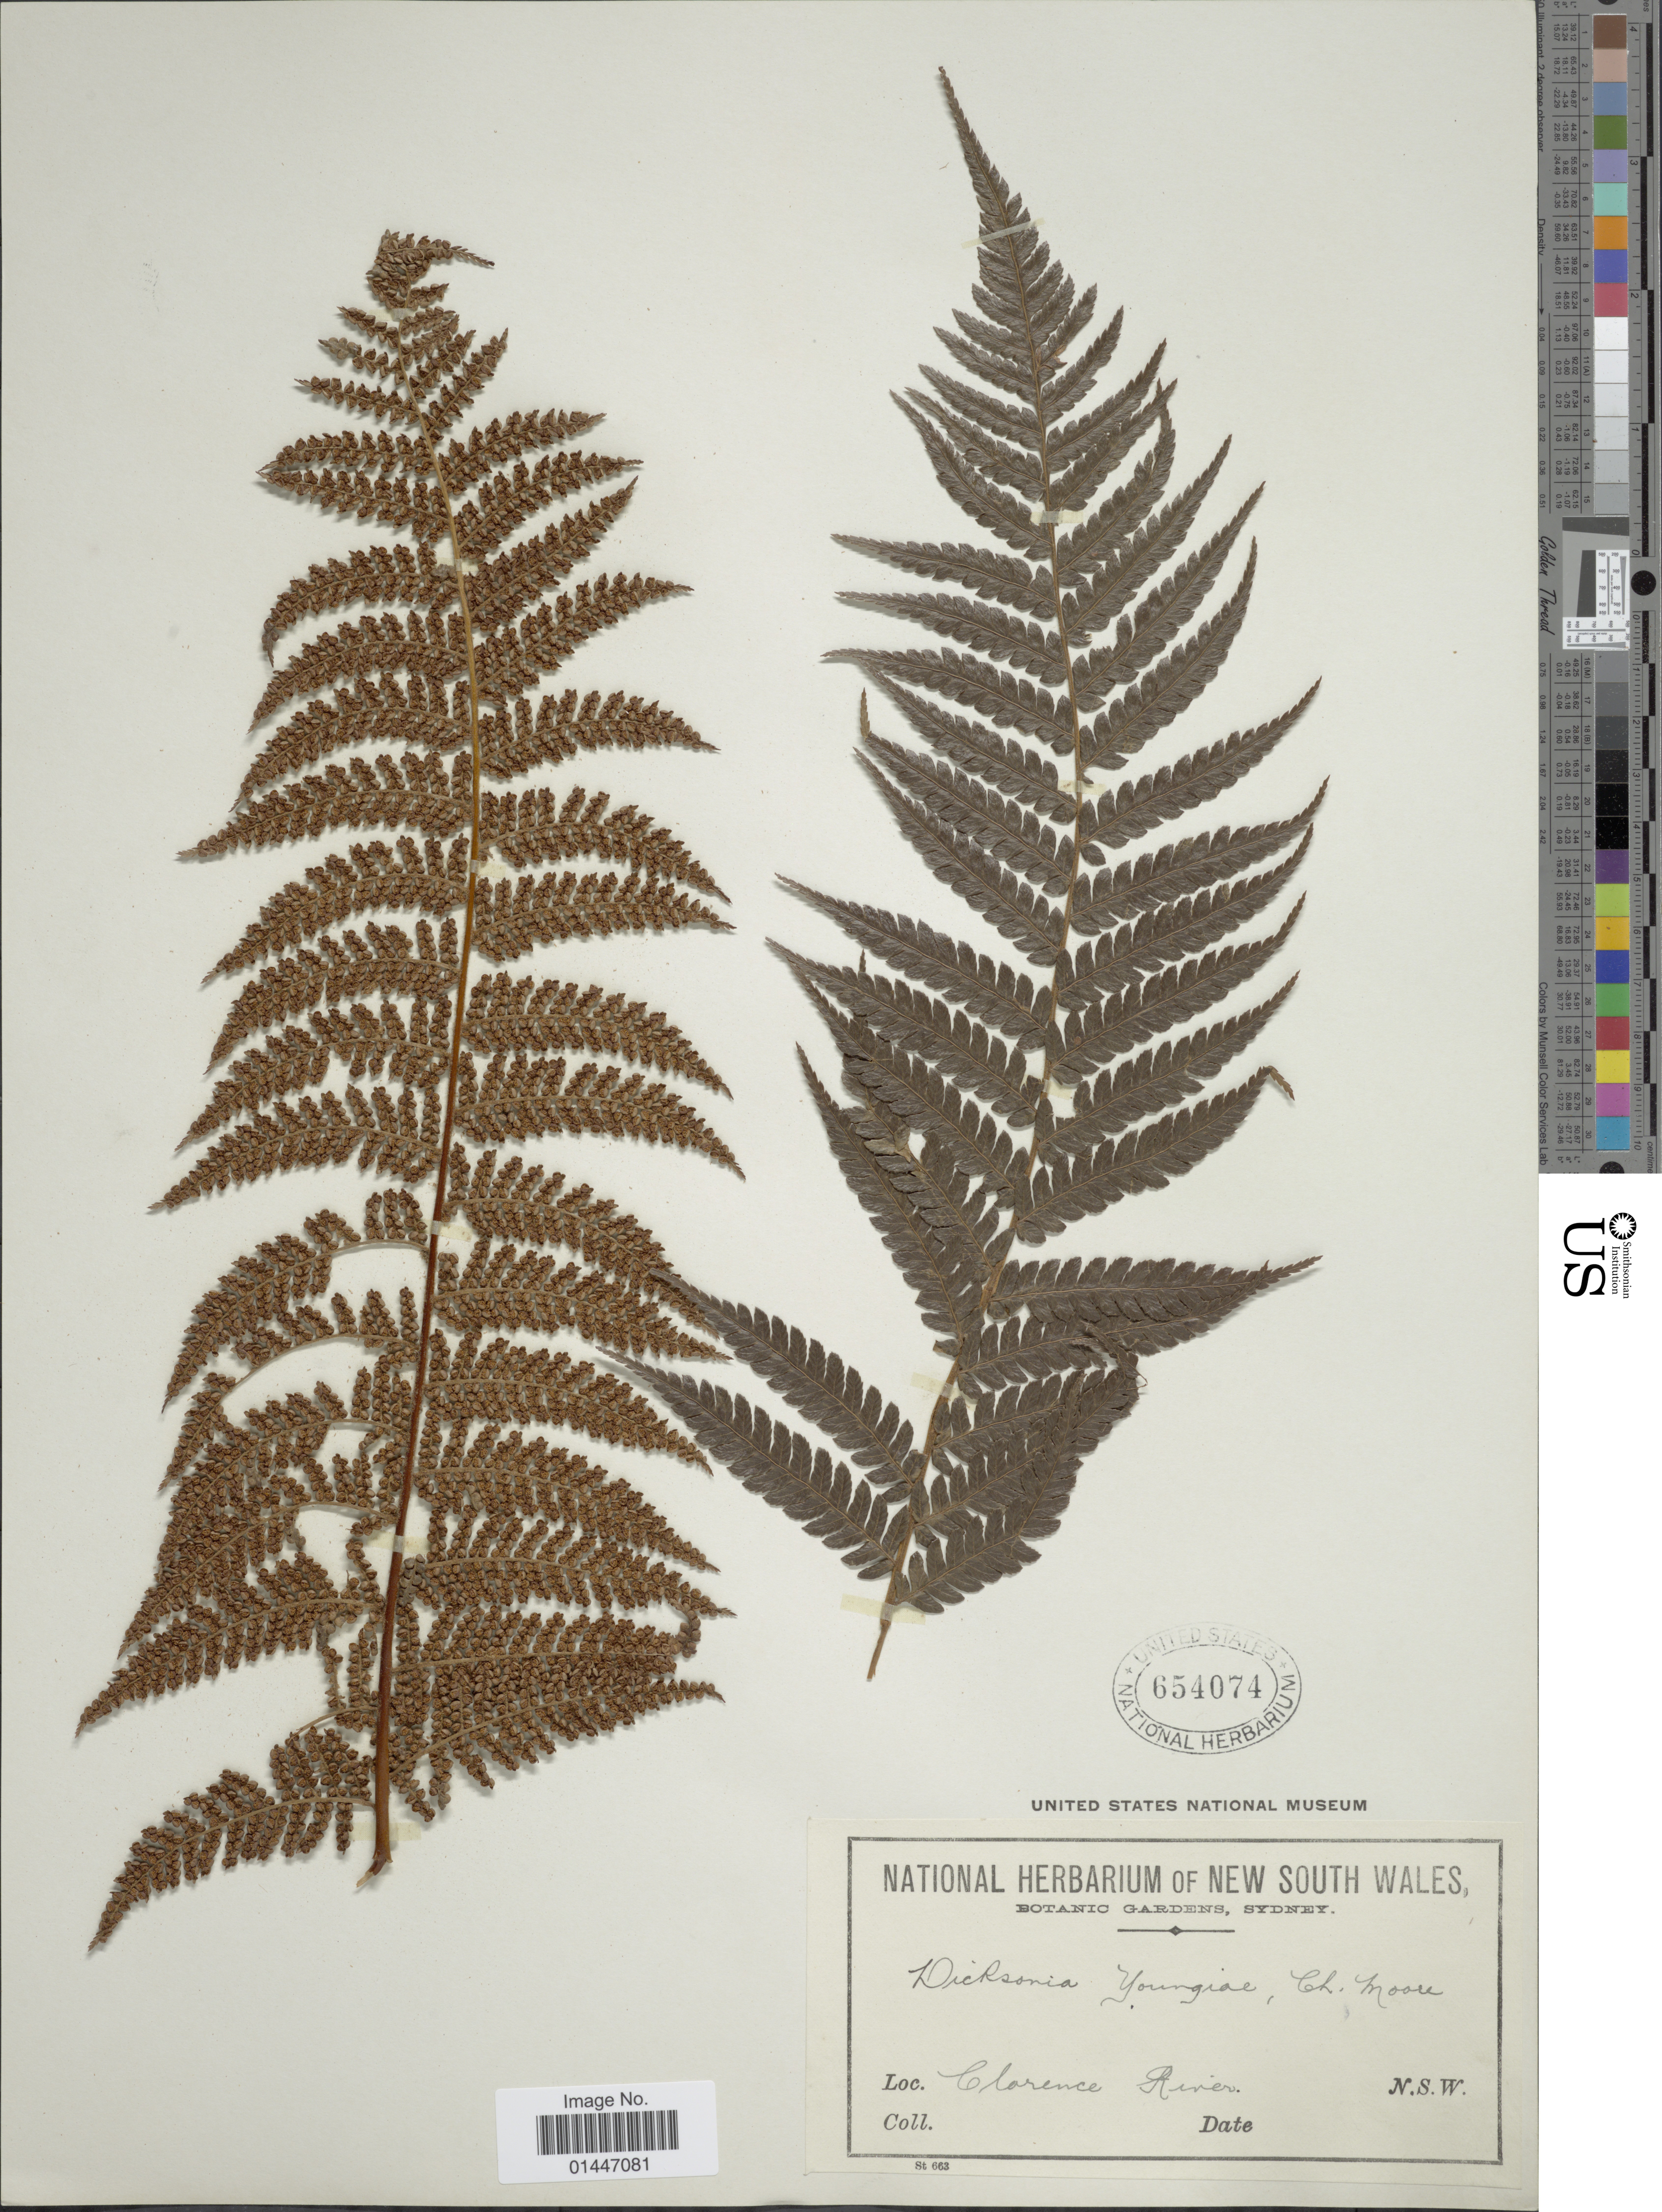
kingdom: Plantae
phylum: Tracheophyta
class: Polypodiopsida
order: Cyatheales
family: Dicksoniaceae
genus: Dicksonia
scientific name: Dicksonia youngiae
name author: C. Moore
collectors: National Herbarium of New South Wales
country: Australia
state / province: New South Wales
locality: Sydney, Clarence River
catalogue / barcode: US 654074